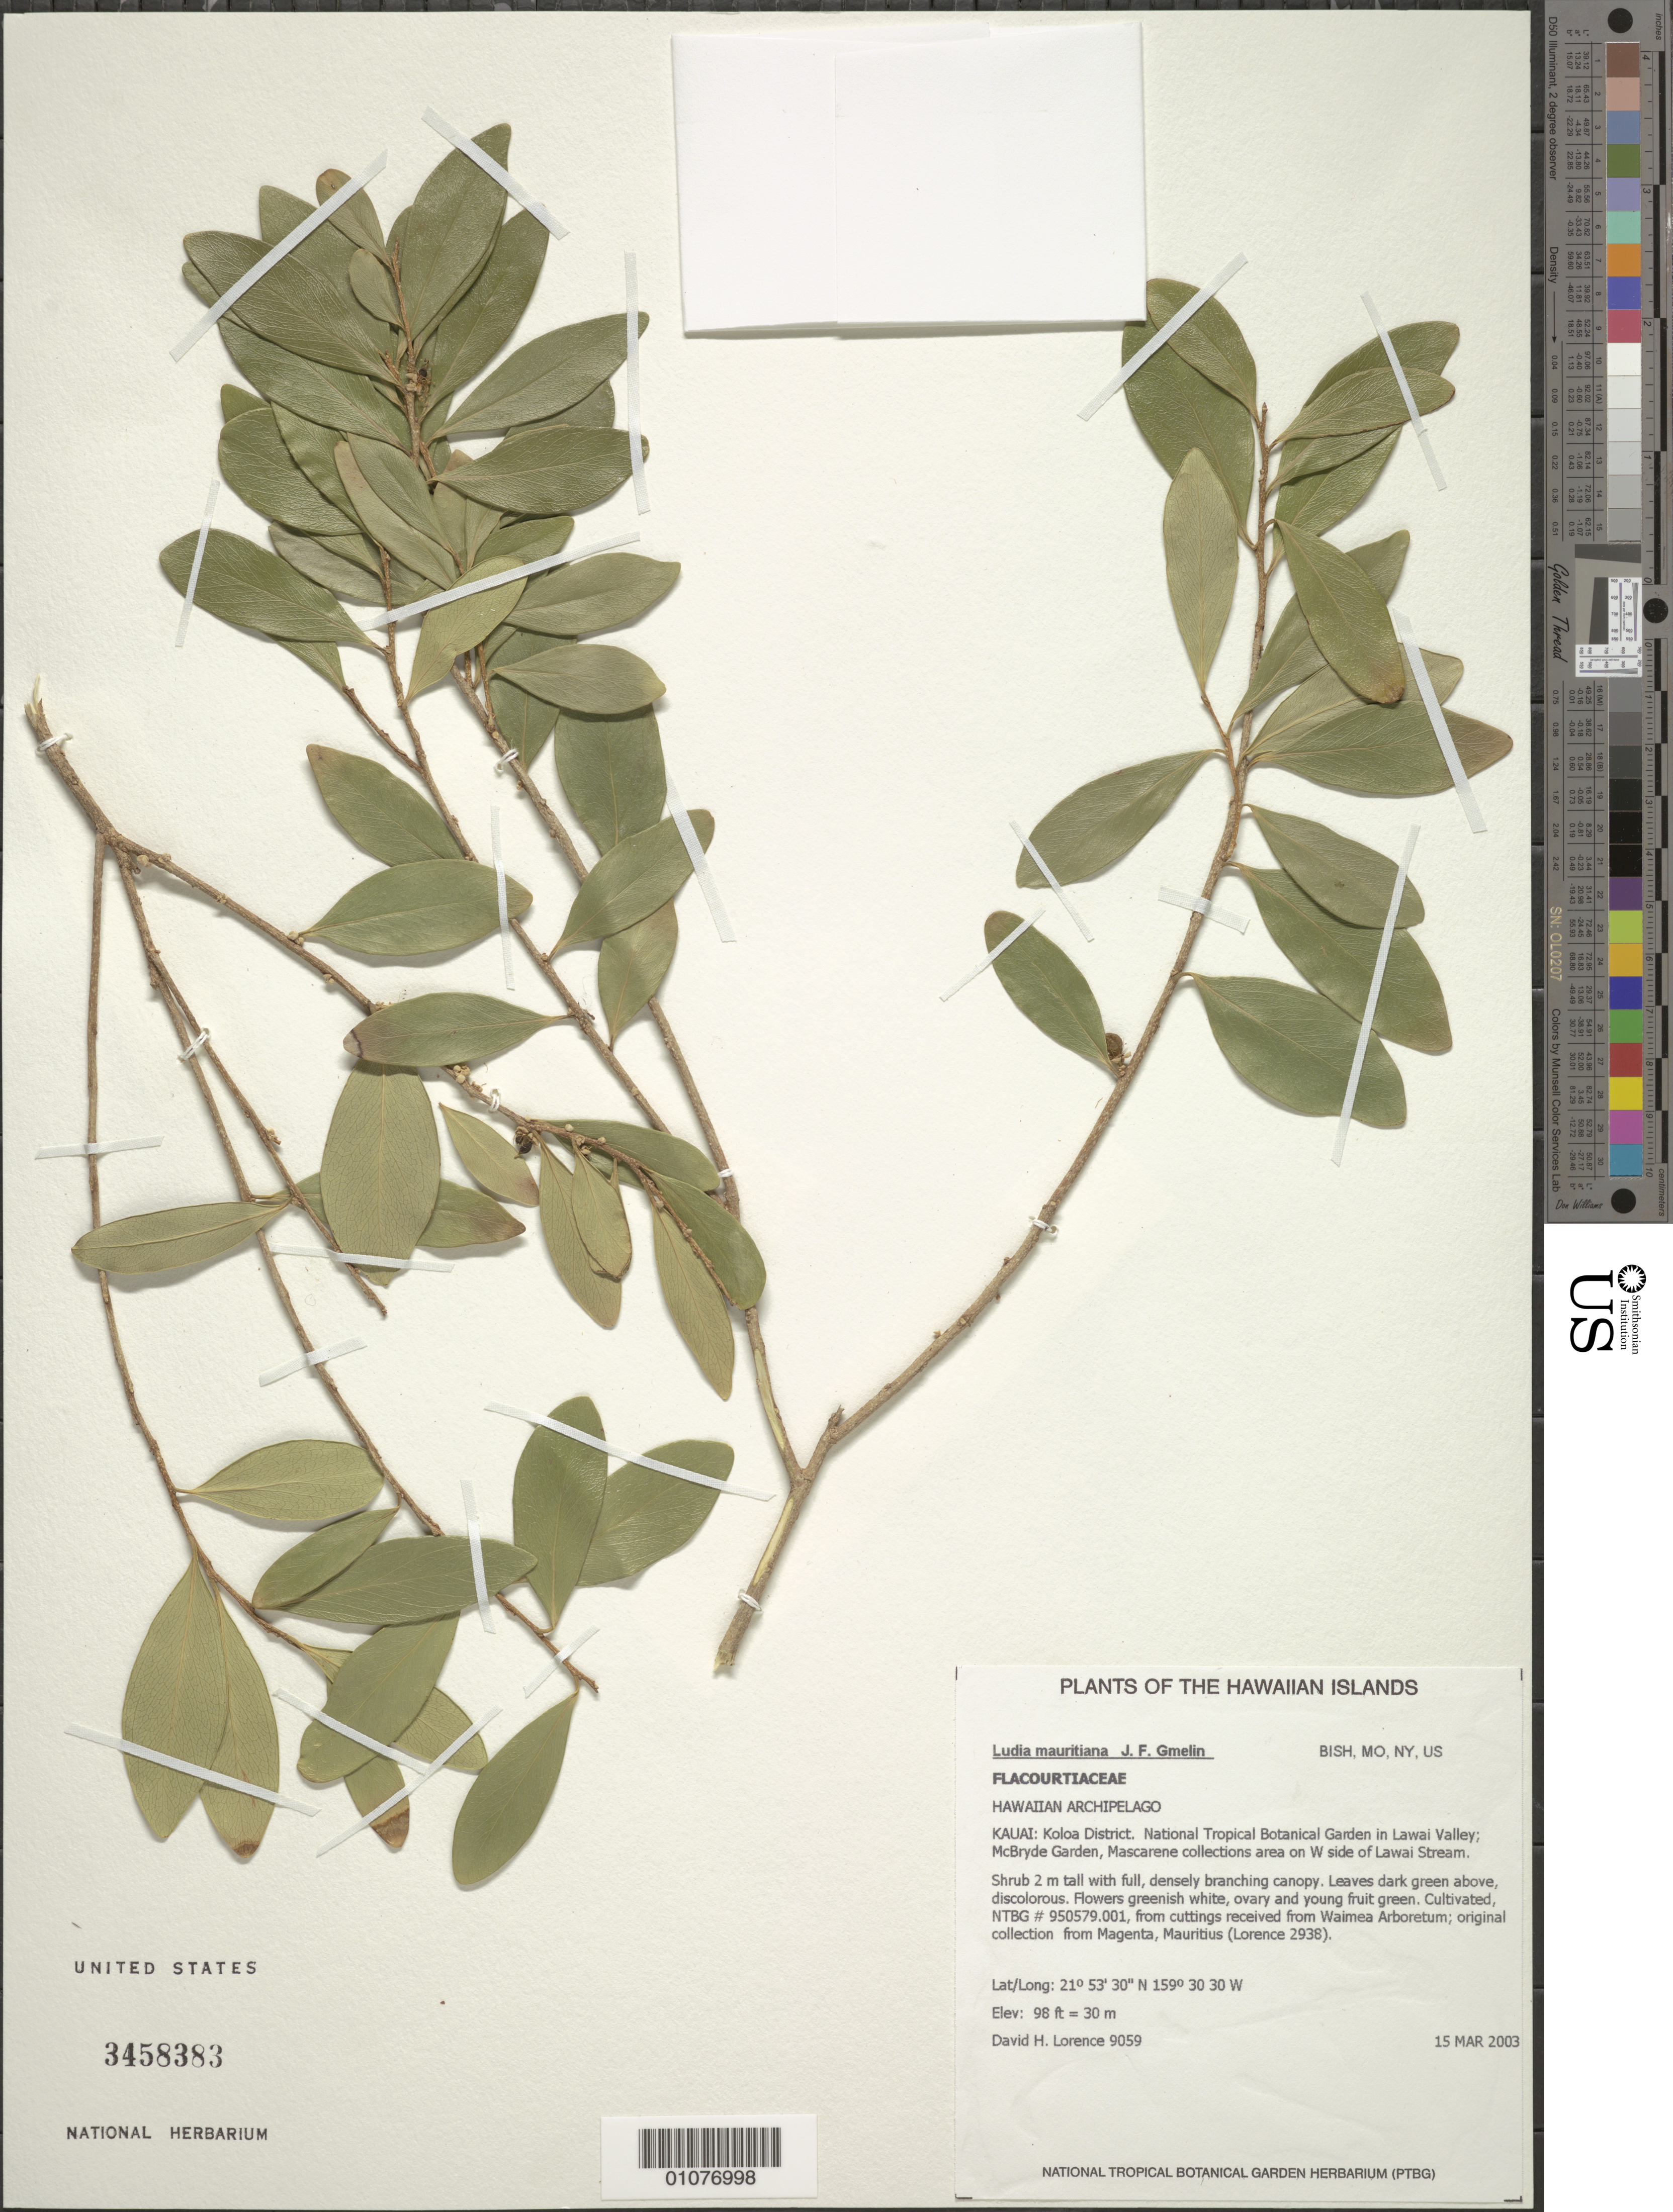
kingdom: Plantae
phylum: Tracheophyta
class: Magnoliopsida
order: Malpighiales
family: Salicaceae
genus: Ludia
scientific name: Ludia mauritiana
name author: J.F. Gmel.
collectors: D. Lorence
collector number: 9059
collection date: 2003-03-15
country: United States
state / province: Hawaii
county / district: Kauai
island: Kaua'i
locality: Koloa District, National Tropical Botanical Garden in Lawai Valley; McBryde Garden, Mascarene collections area on W side of Lawai Stream.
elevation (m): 30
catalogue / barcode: US 3458383